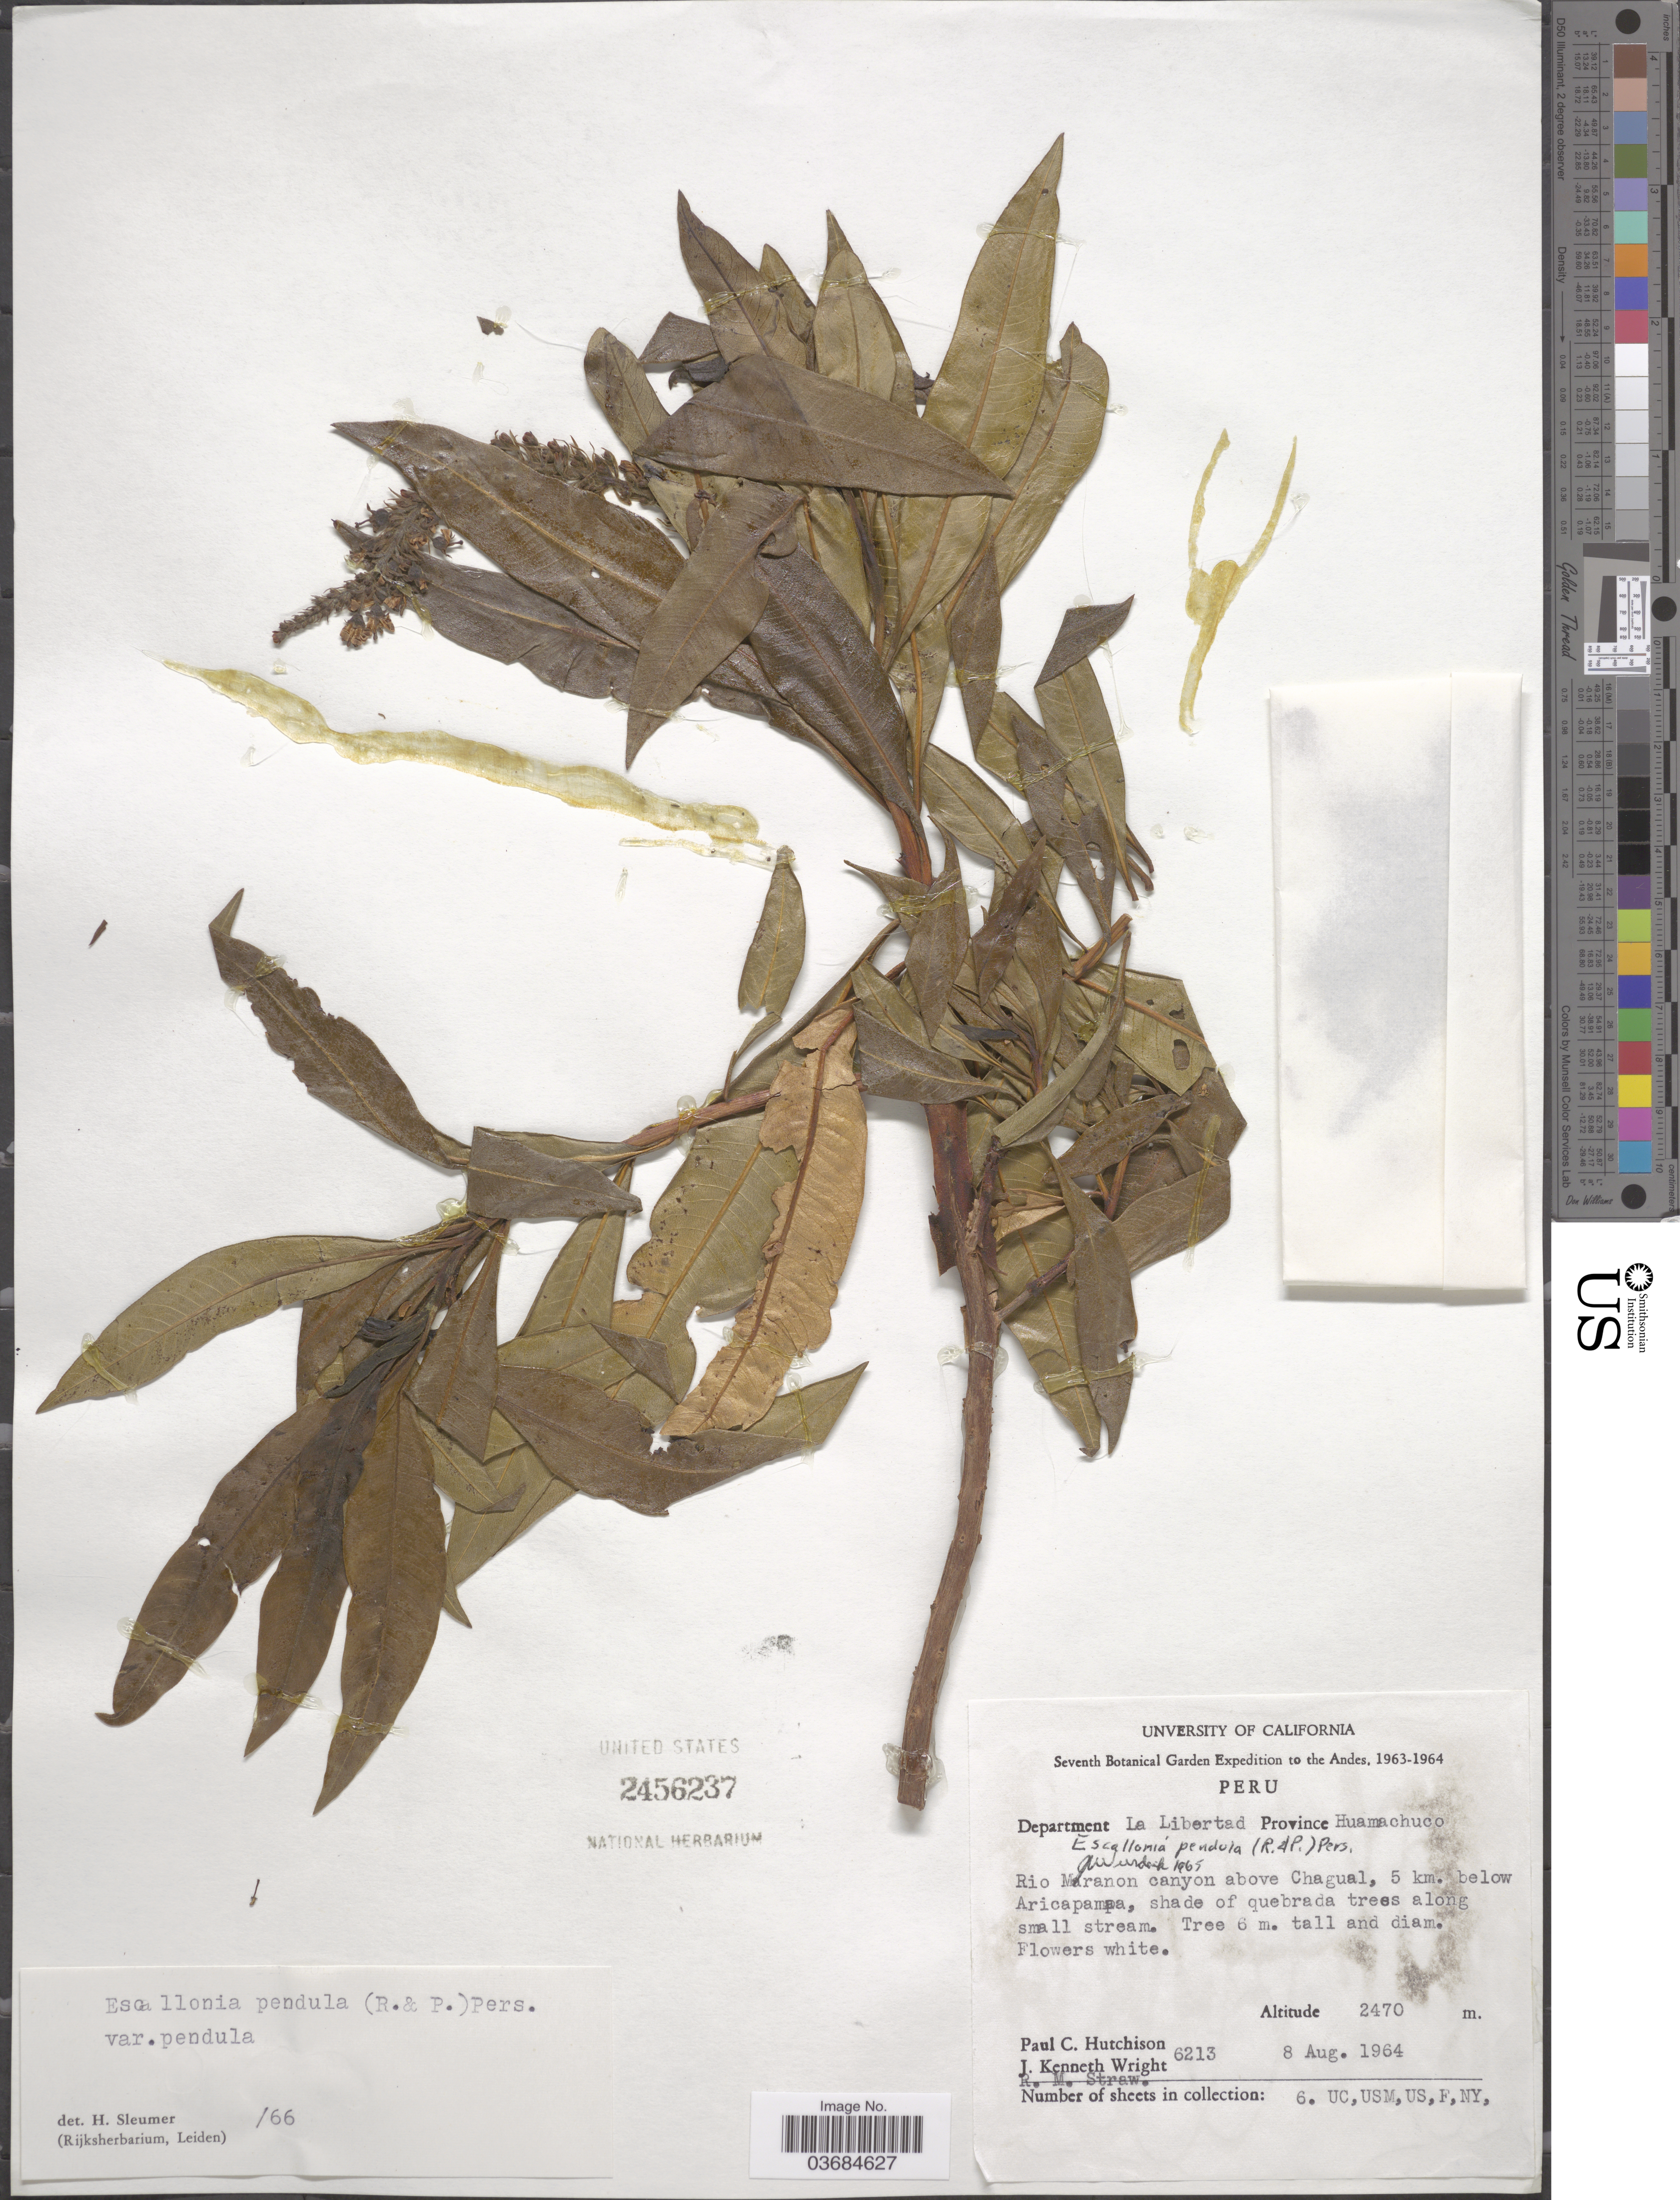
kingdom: Plantae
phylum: Tracheophyta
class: Magnoliopsida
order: Escalloniales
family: Escalloniaceae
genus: Escallonia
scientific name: Escallonia pendula var. pendula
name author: (Ruiz & Pav.) Pers.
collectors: P. C. Hutchison, J. K. Wright & R. M. Straw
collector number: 6213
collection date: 1964-08-08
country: Peru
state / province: La Libertad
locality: Seventh Botanical Garden Expedition to the Andes, 1963-1964. Department La Libertad. Province Huamachuco. Rio Maranon canyon above Chagual, 5 km. below Aricapampa, shade of quebrada trees along small stream.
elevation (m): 2470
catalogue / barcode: US 2456237